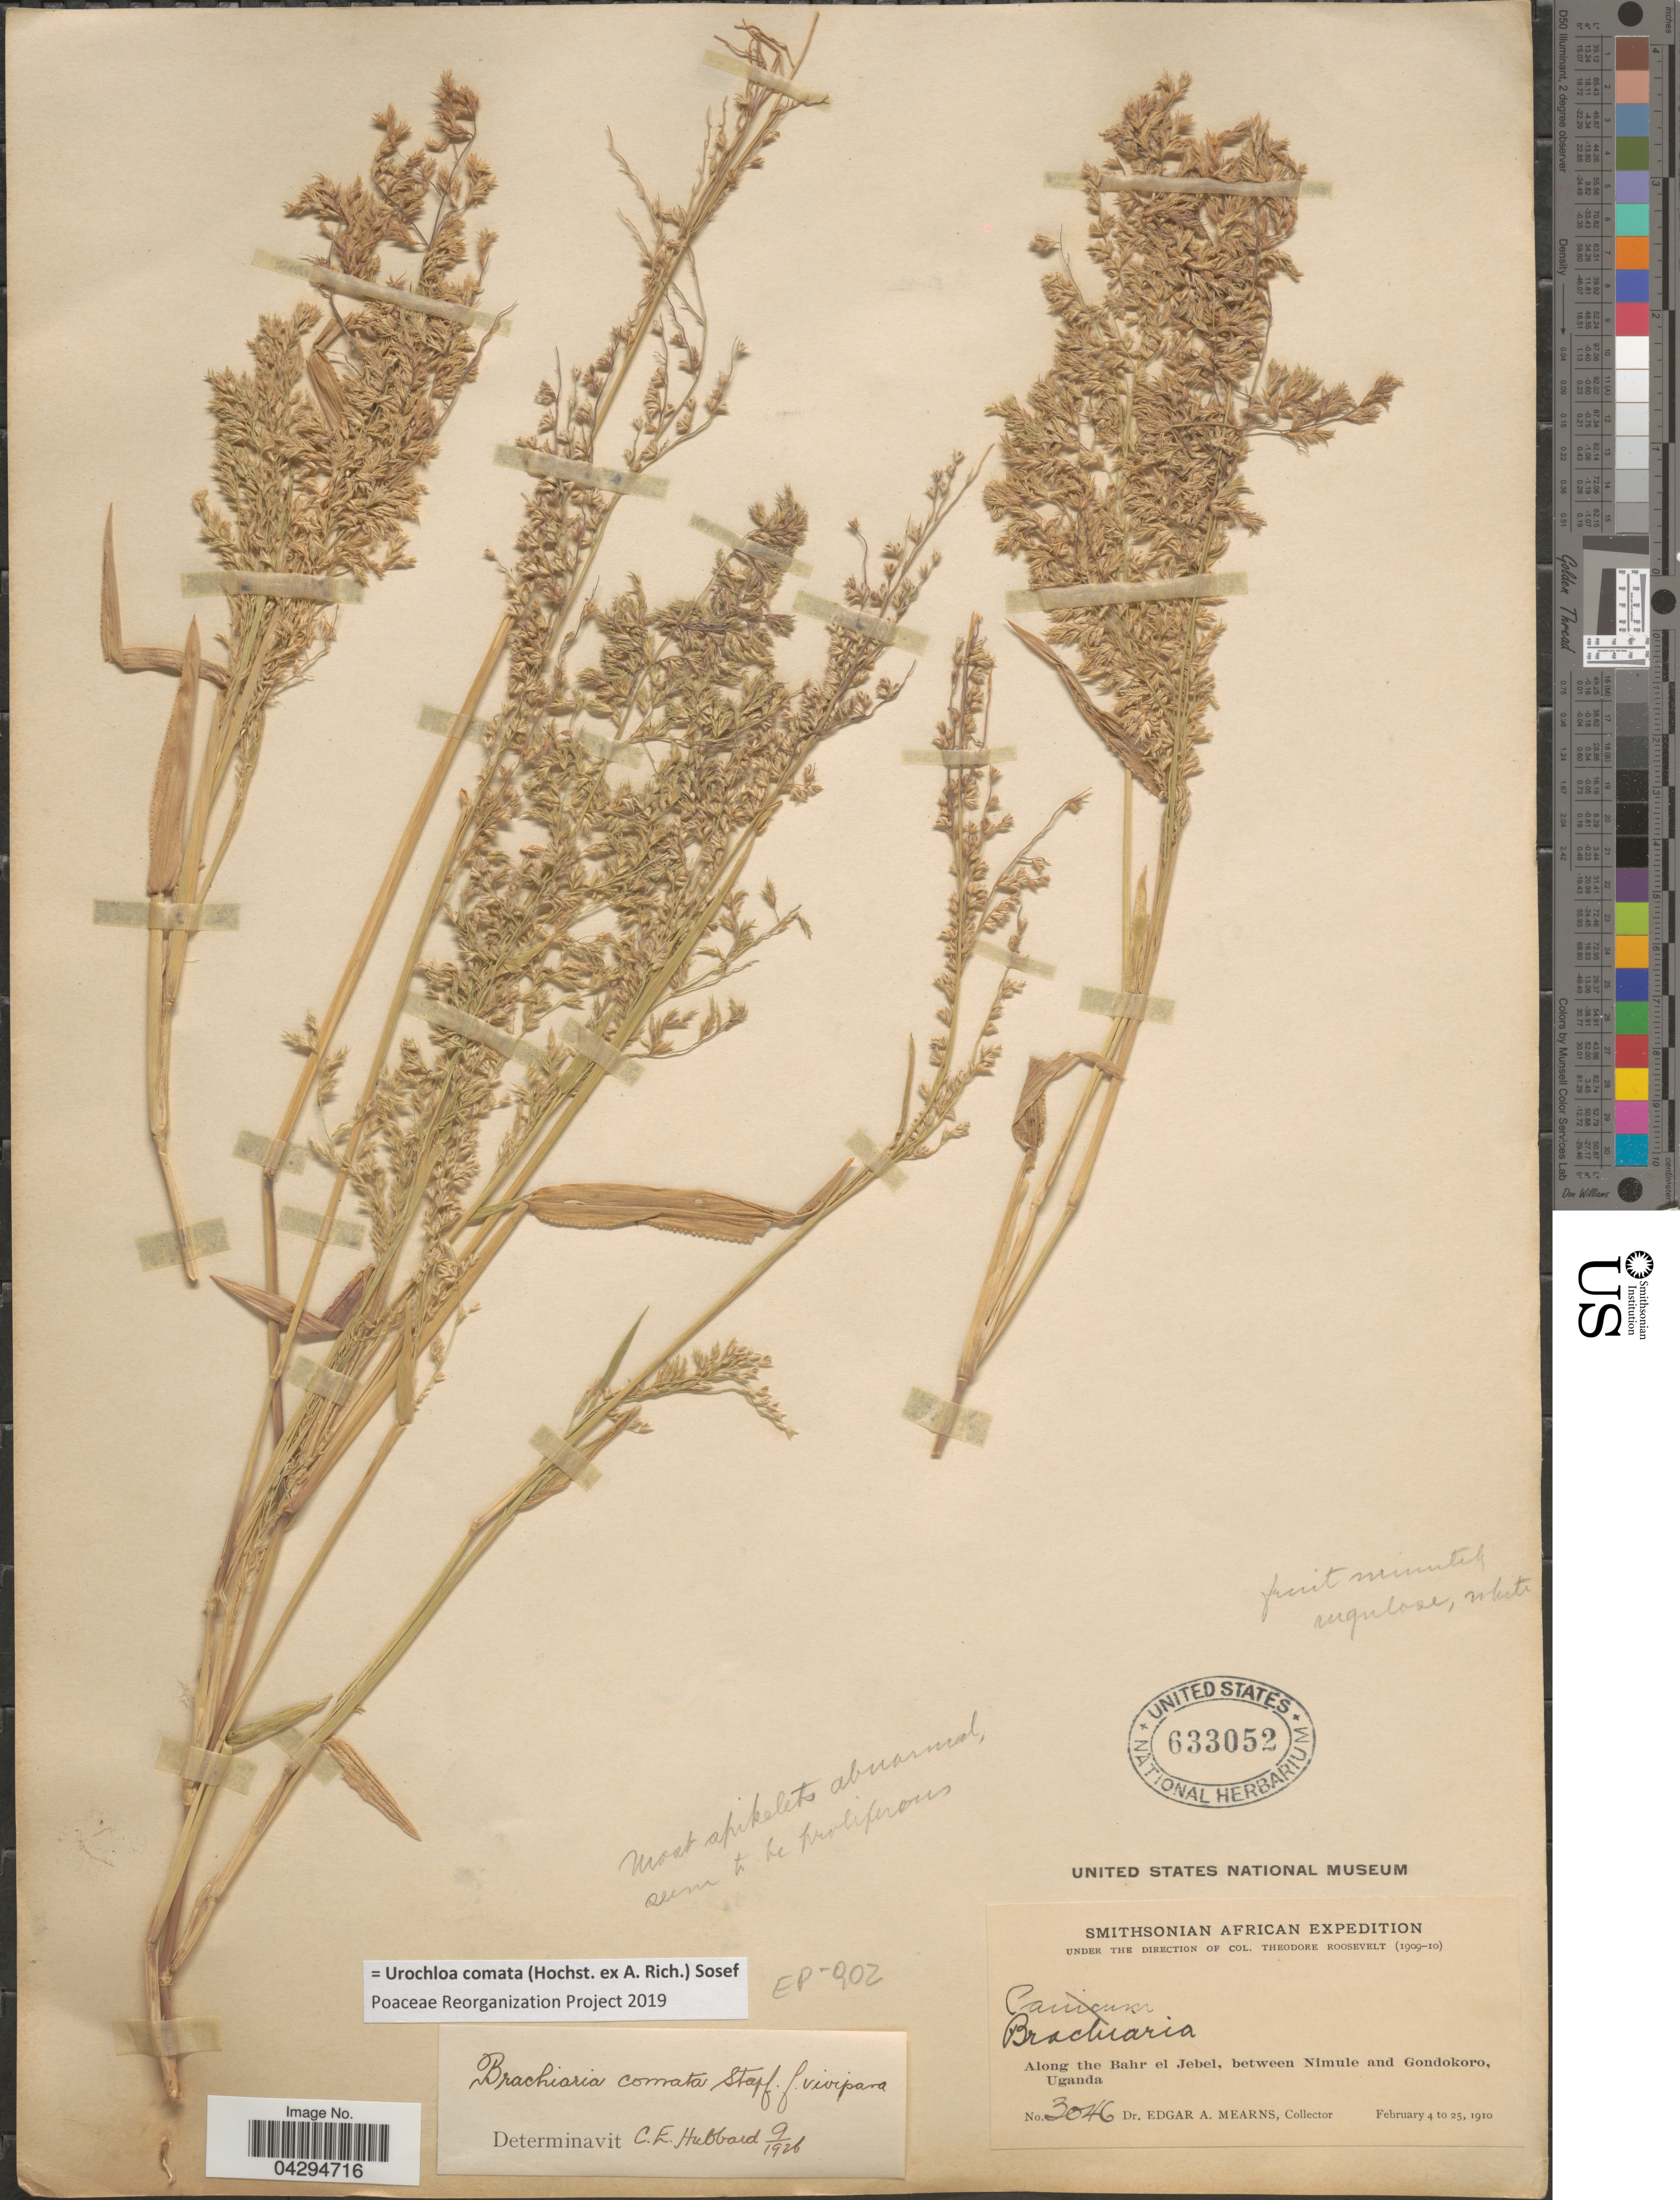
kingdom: Plantae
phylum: Tracheophyta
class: Liliopsida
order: Poales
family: Poaceae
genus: Urochloa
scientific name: Urochloa comata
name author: (Hochst. ex A. Rich.) Sosef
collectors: E. A. Mearns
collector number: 3046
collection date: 1910-02-04/1910-02-25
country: Uganda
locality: Smithsonian African Expedition. Along the Bahr el Jebel, between Nimule and Gondokoro.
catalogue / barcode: US 633052